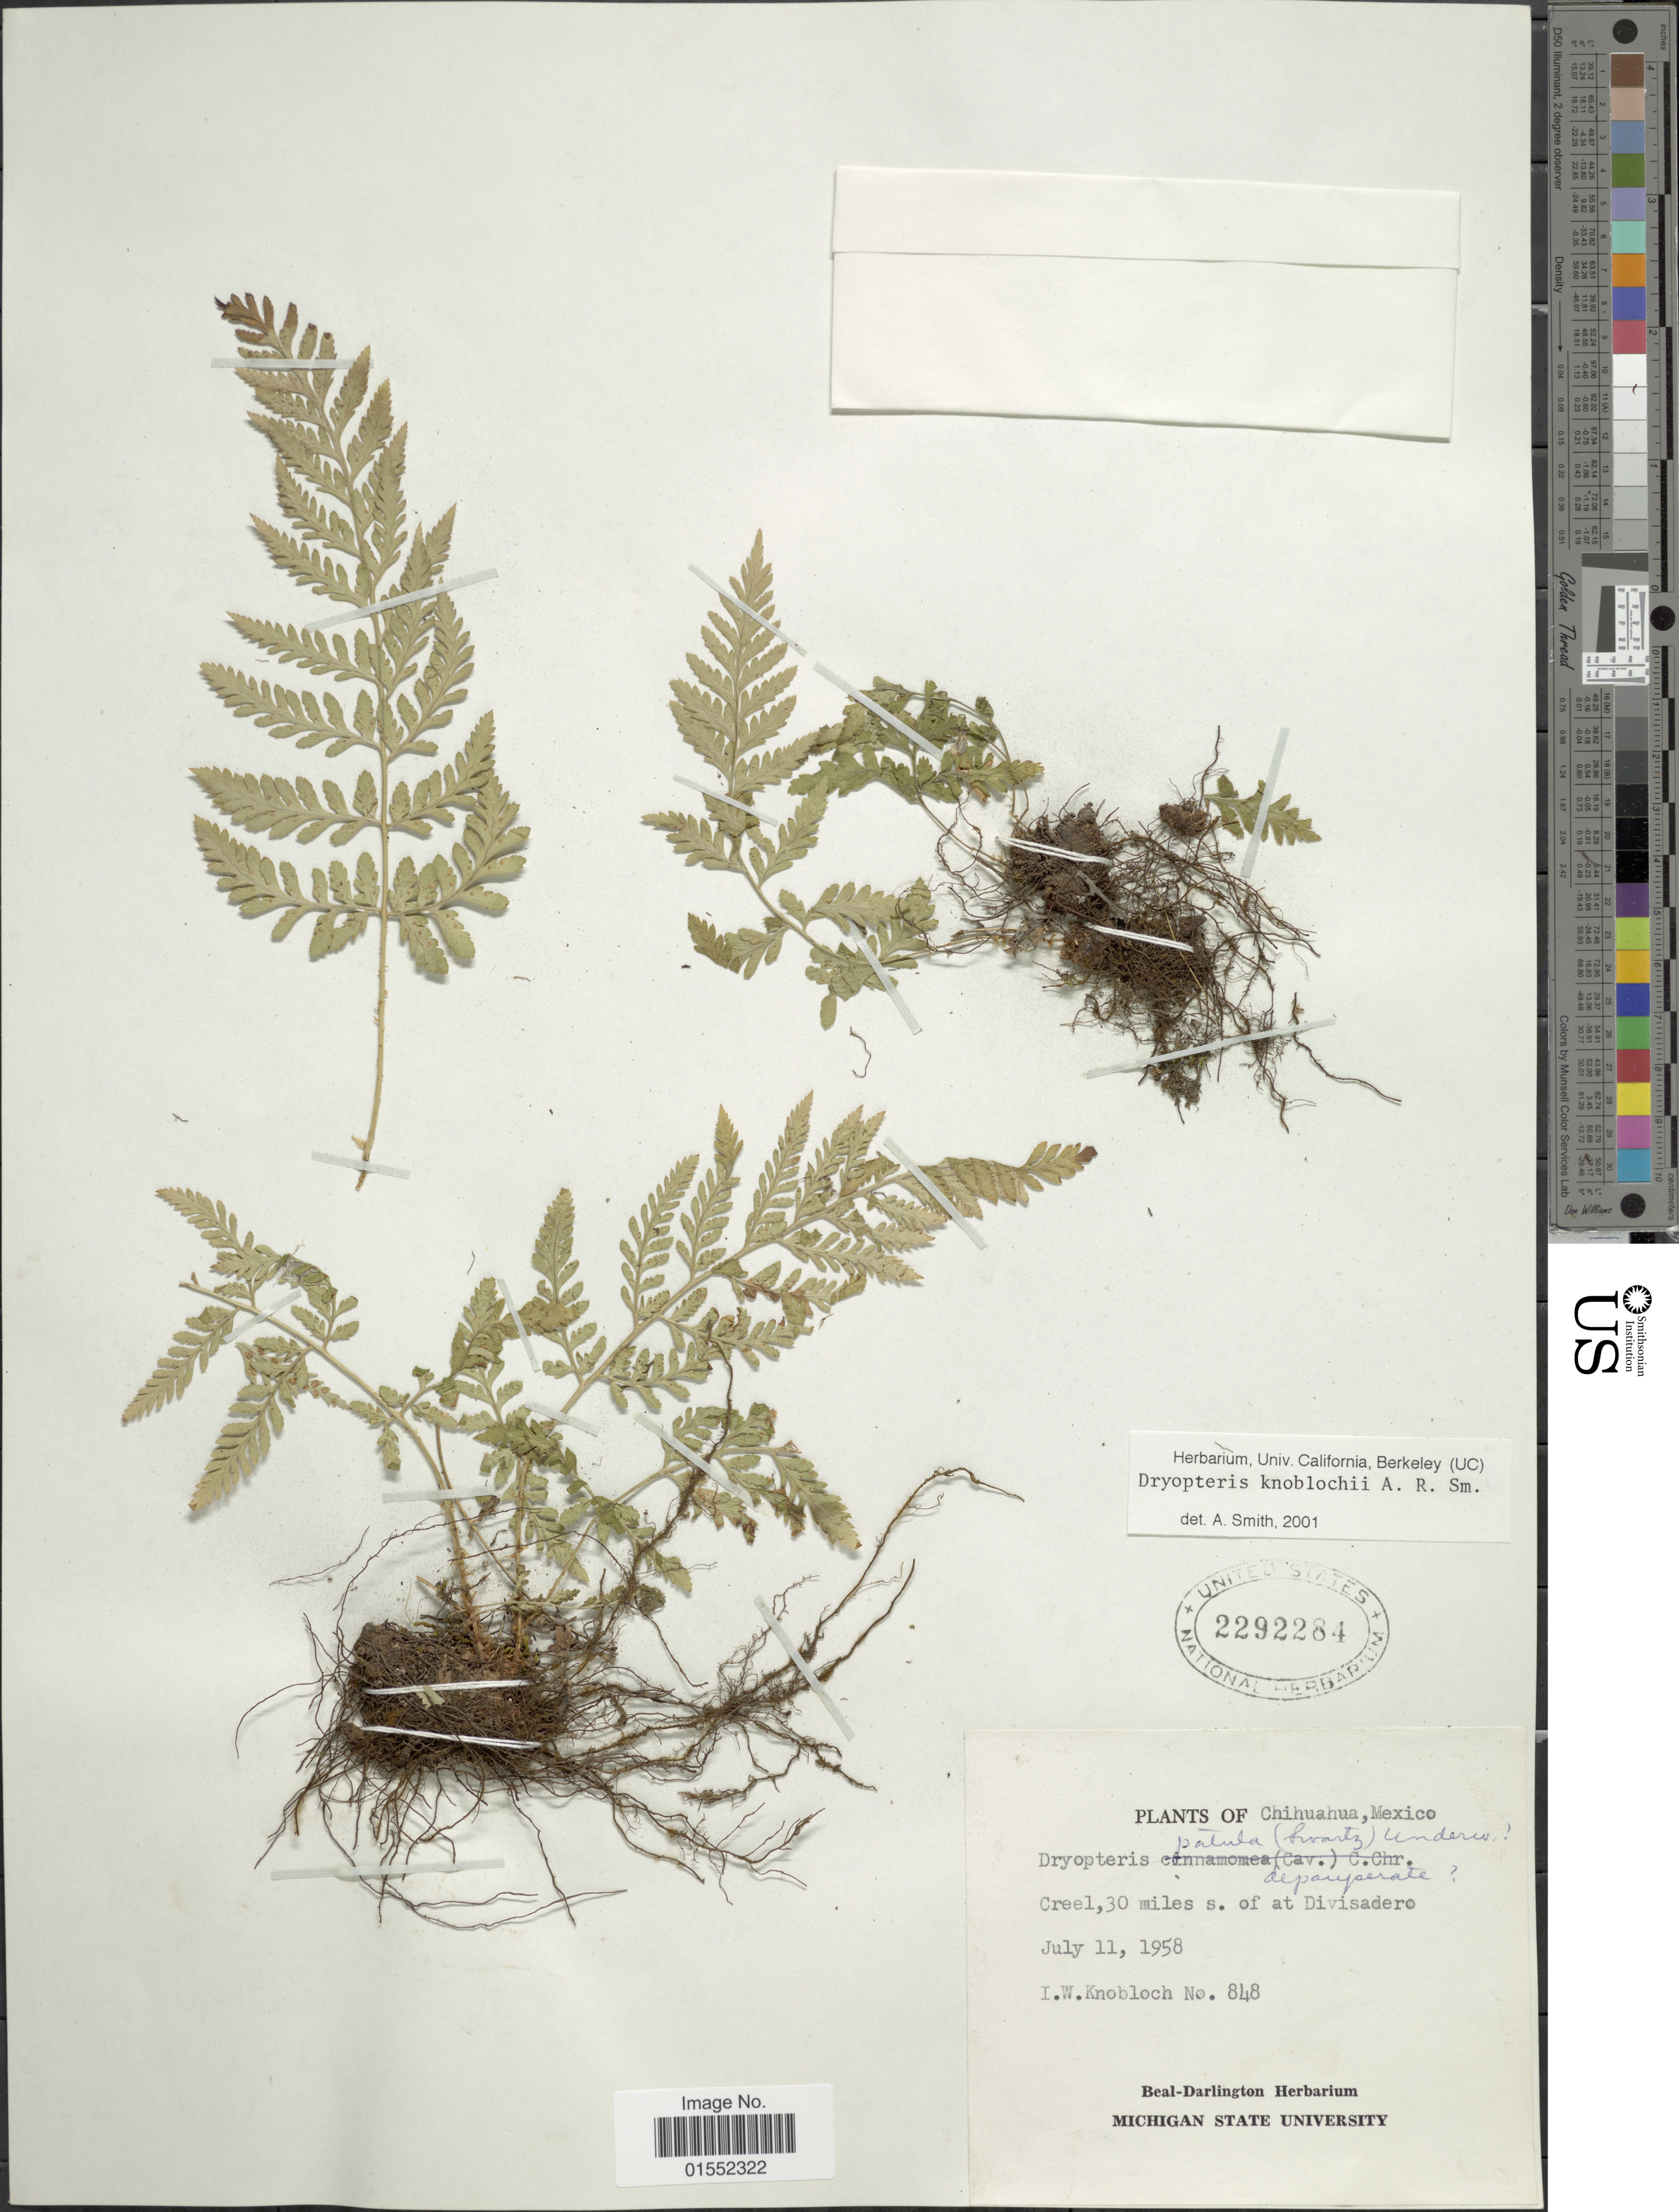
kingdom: Plantae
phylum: Tracheophyta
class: Polypodiopsida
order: Polypodiales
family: Dryopteridaceae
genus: Dryopteris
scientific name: Dryopteris knoblochii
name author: A.R. Sm.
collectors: I. W. Knobloch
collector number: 848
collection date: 1958-07-11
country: Mexico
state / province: Chihuahua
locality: Creel, 30 miles s. of at Divisadero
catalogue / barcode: US 2292284